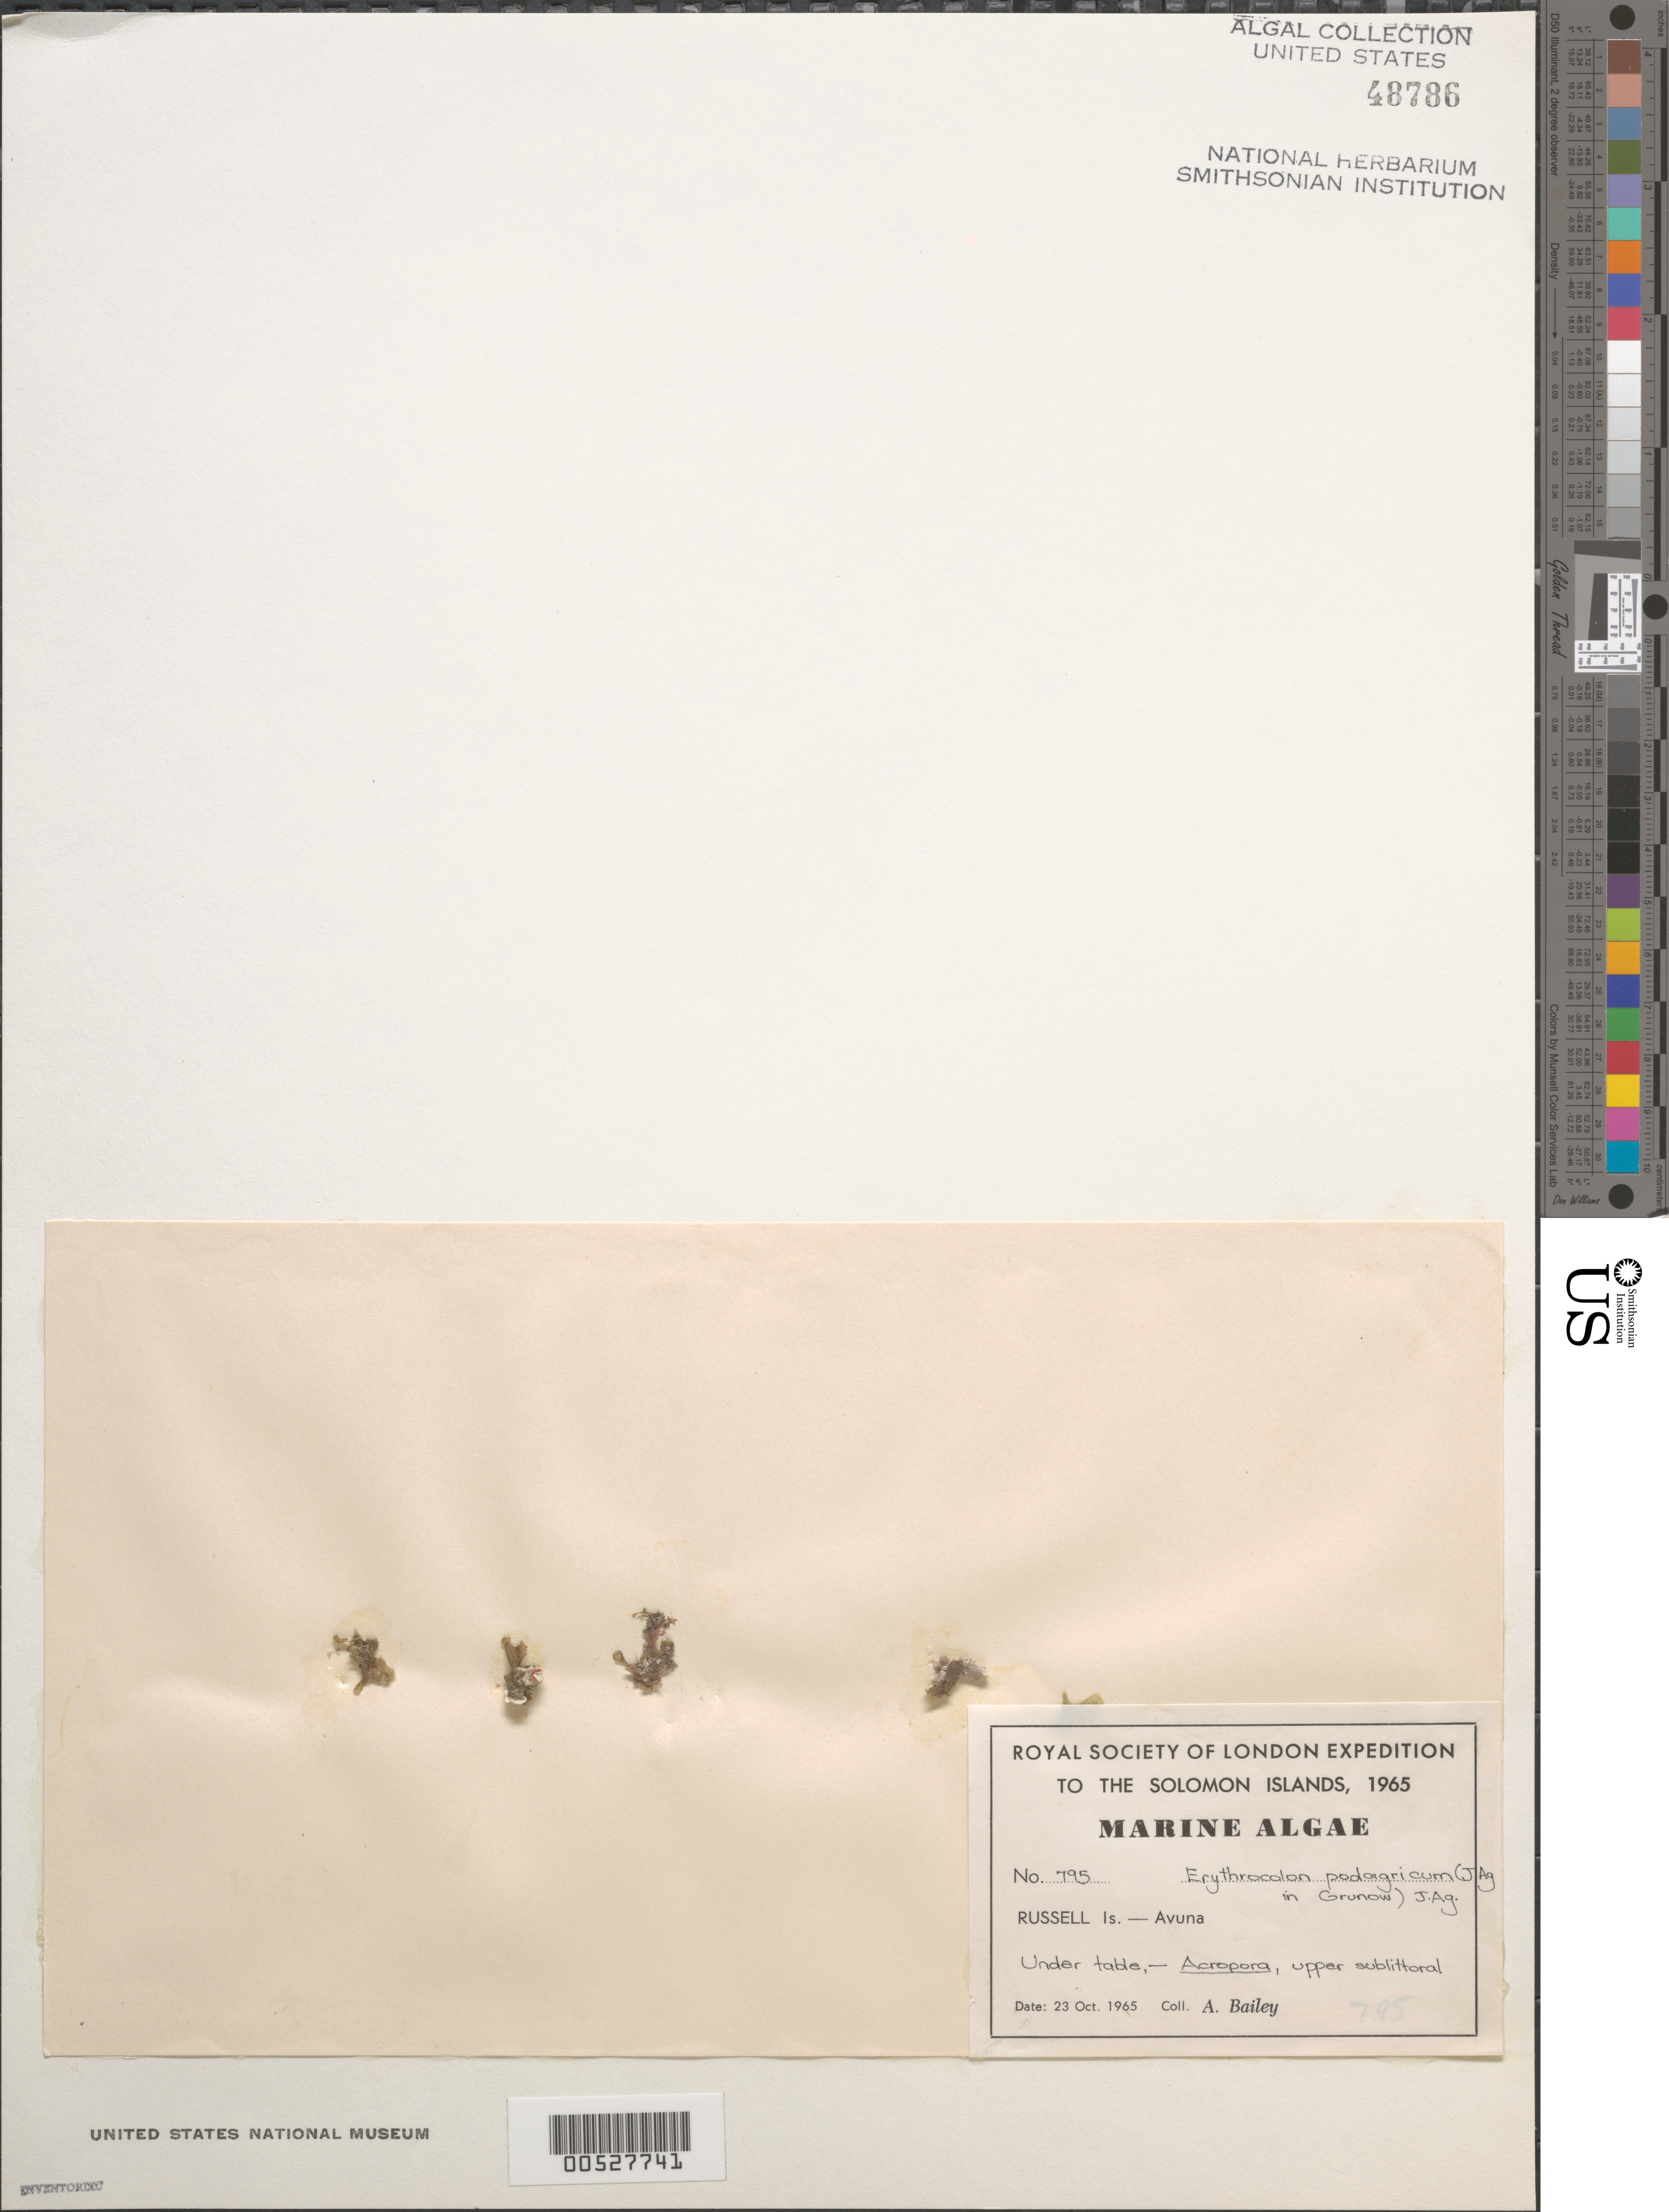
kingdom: Plantae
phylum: Rhodophyta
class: Florideophyceae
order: Rhodymeniales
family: Rhodymeniaceae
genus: Erythrocolon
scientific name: Erythrocolon podagricum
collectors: A. Bailey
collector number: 795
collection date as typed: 23 Oct 1965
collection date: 1965-10-23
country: Solomon Islands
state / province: Central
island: Russell Islands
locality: Avuna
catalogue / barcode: US 48786